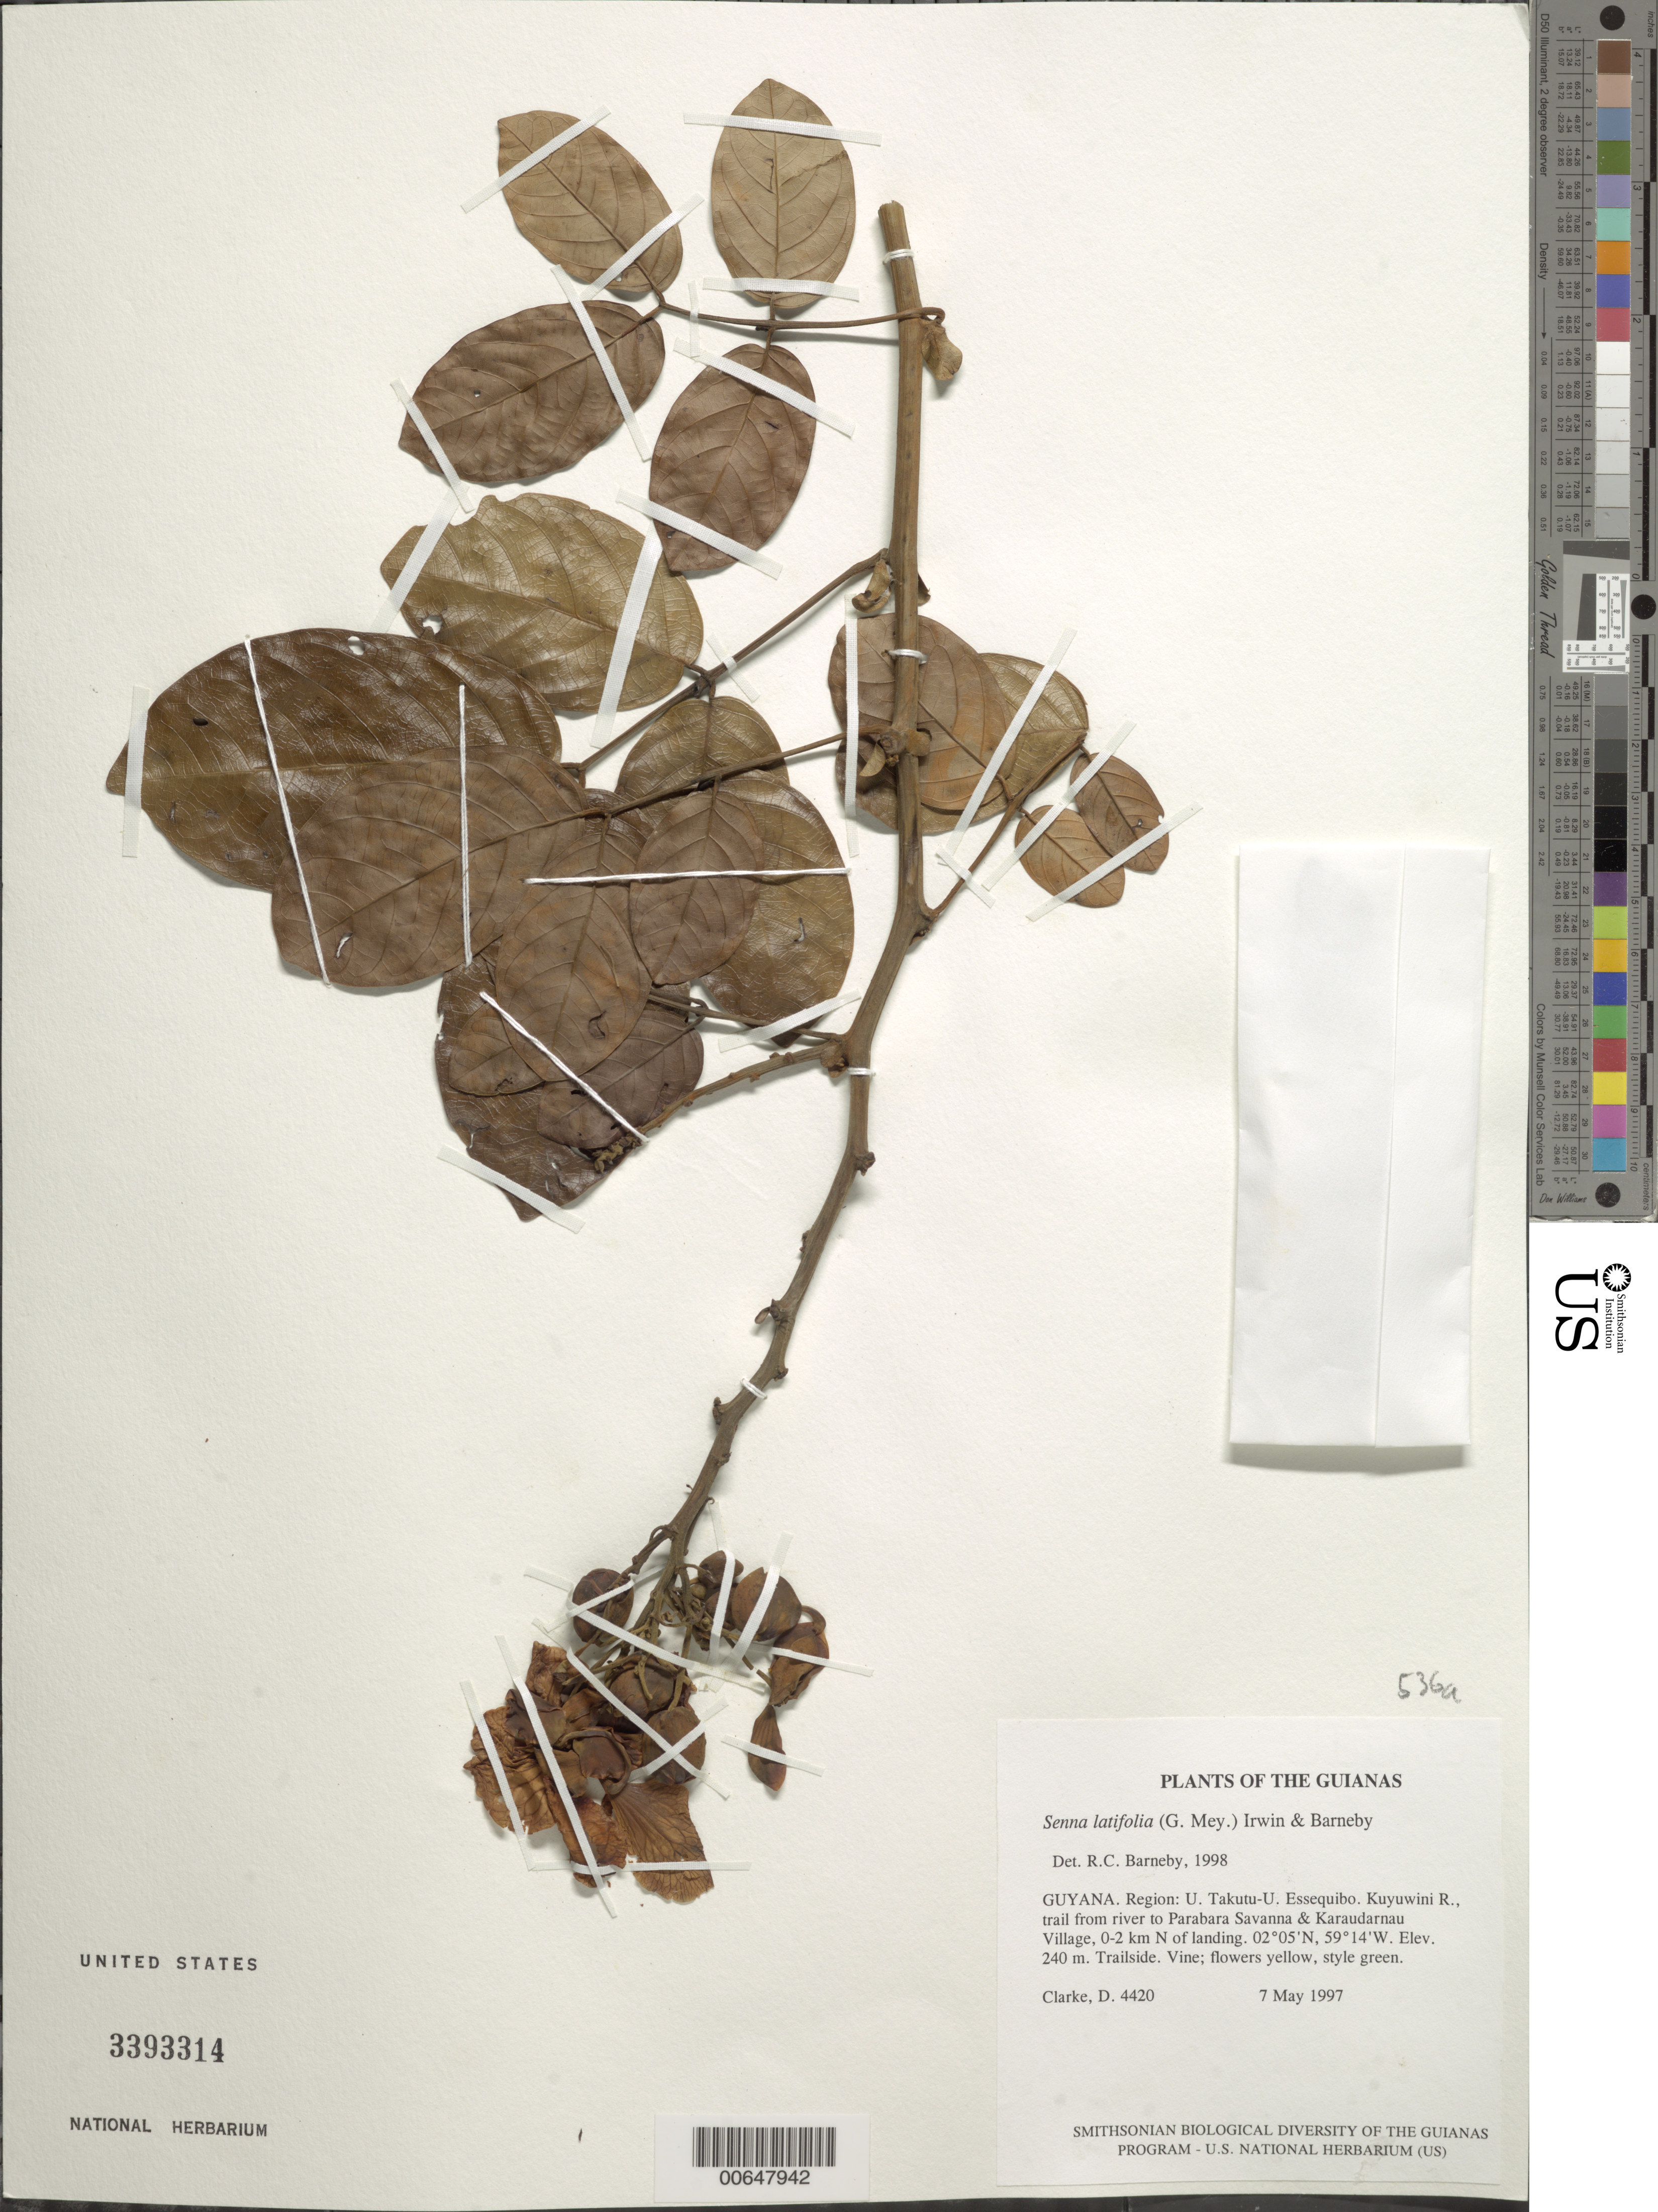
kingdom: Plantae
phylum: Tracheophyta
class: Magnoliopsida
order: Fabales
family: Fabaceae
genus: Senna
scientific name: Senna latifolia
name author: (G. Mey.) H.S. Irwin & Barneby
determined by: Barneby, Rupert C., (NY)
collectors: H. D. Clarke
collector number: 4420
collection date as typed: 7 May 1997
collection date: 1997-05-07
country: Guyana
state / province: U. Takutu-U. Essequibo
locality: Kuyuwini R., trail from river to Parabara Savanna & Karaudarnau Village, 0-2 km N of landing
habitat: Trailside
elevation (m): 240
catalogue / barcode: US 3393314